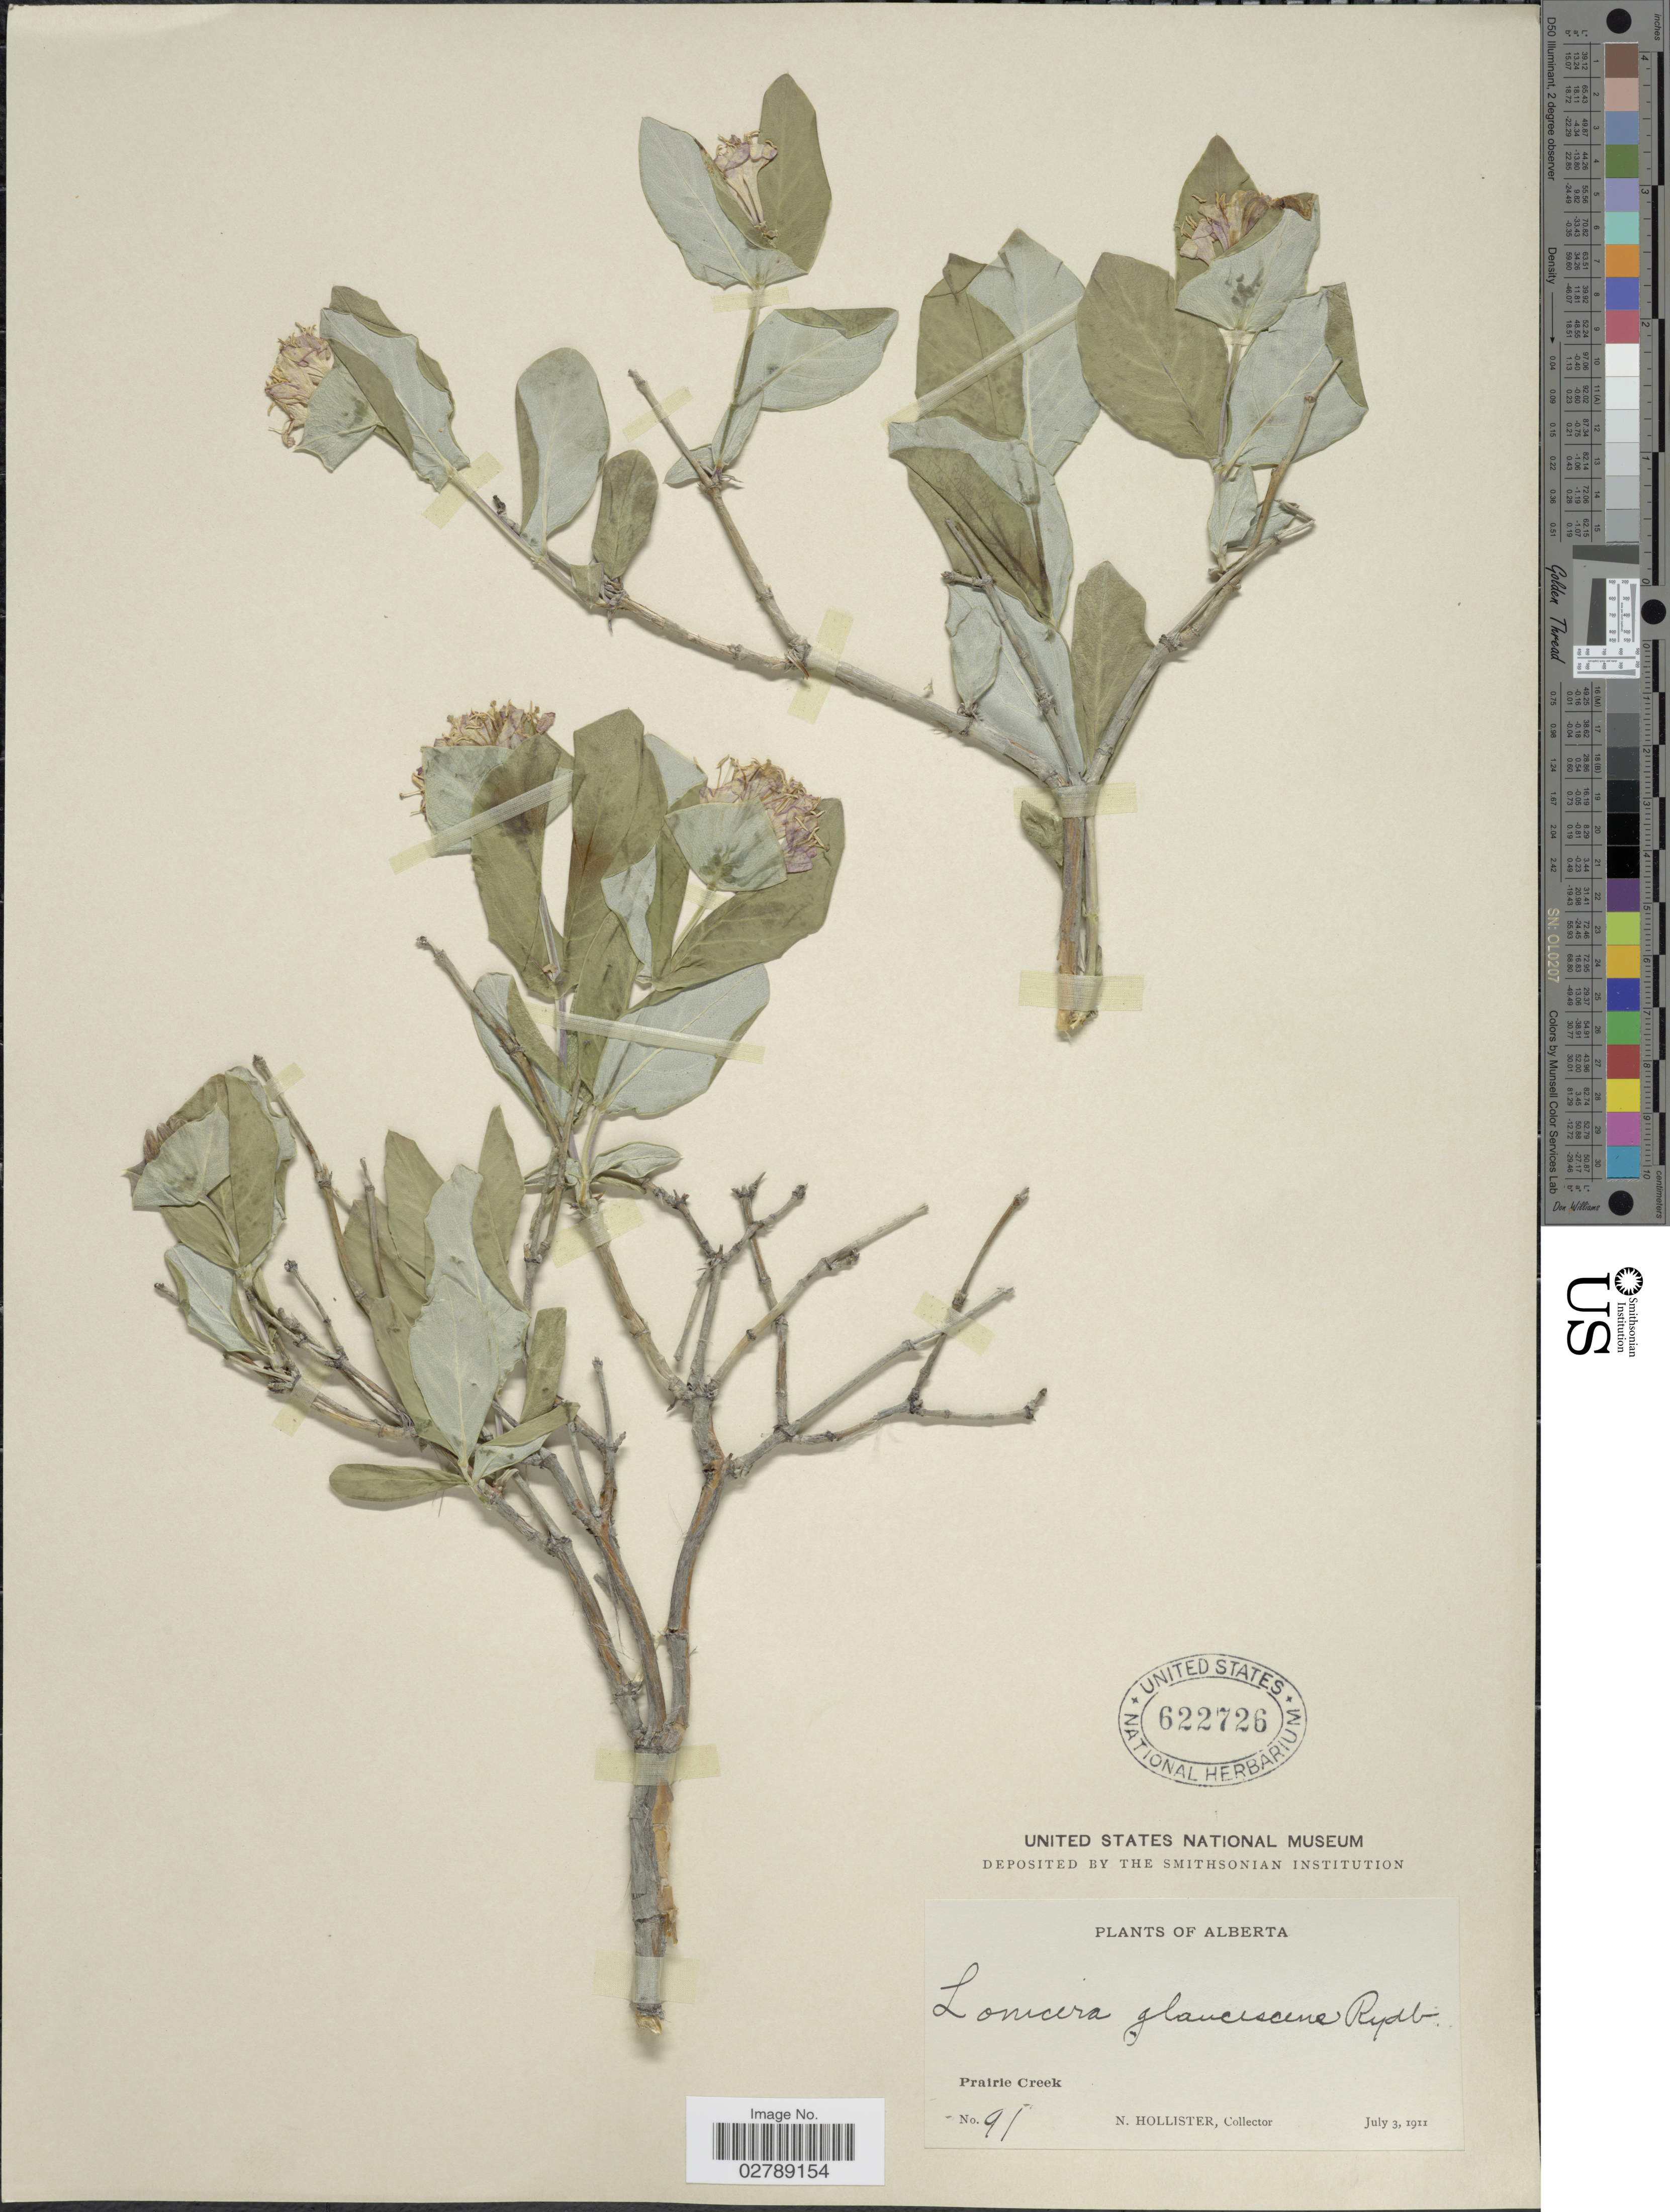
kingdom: Plantae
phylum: Tracheophyta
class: Magnoliopsida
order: Dipsacales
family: Caprifoliaceae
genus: Lonicera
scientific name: Lonicera dioica var. glaucescens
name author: (Rydb.) Butters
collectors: N. Hollister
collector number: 91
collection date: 1911-07-03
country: Canada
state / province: Alberta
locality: Prairie Creek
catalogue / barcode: US 622726